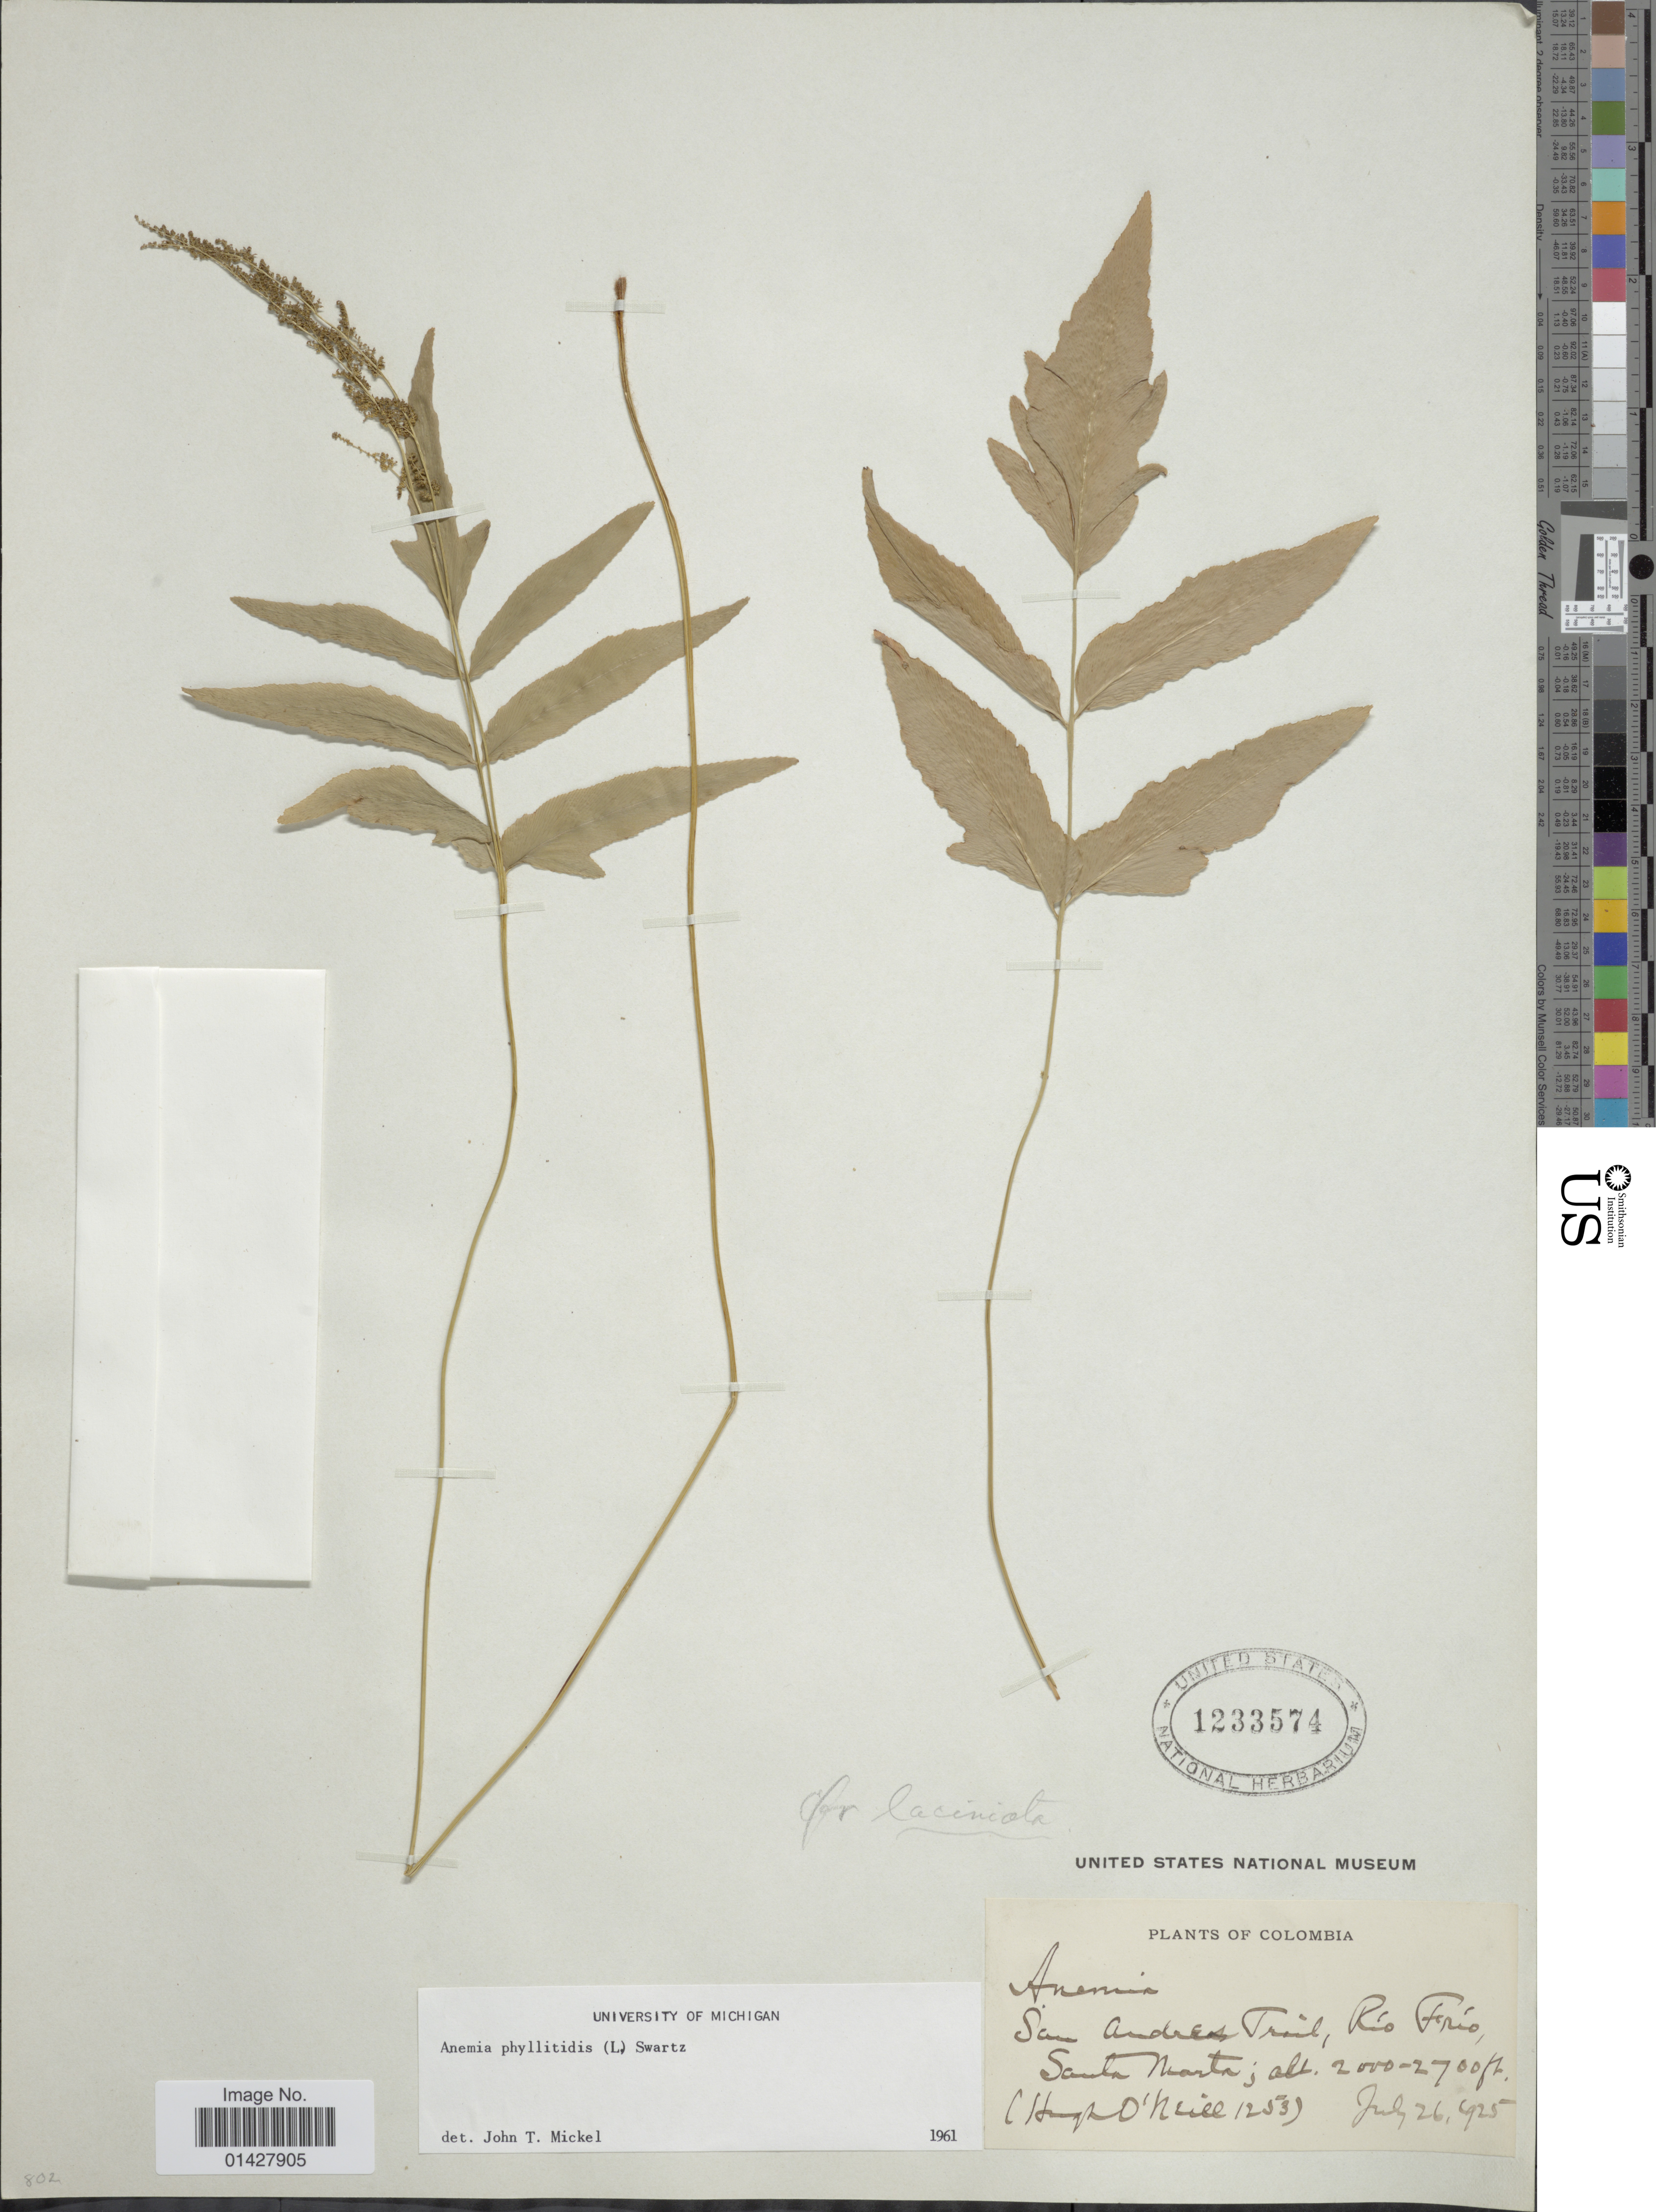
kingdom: Plantae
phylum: Tracheophyta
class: Polypodiopsida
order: Schizaeales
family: Anemiaceae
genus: Anemia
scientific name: Anemia phyllitidis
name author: (L.) Sw.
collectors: H. O'Neill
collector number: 1253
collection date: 1925-07-26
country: Colombia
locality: San Andres Trail, Rio Frio, Santa Marta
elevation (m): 610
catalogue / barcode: US 1233574